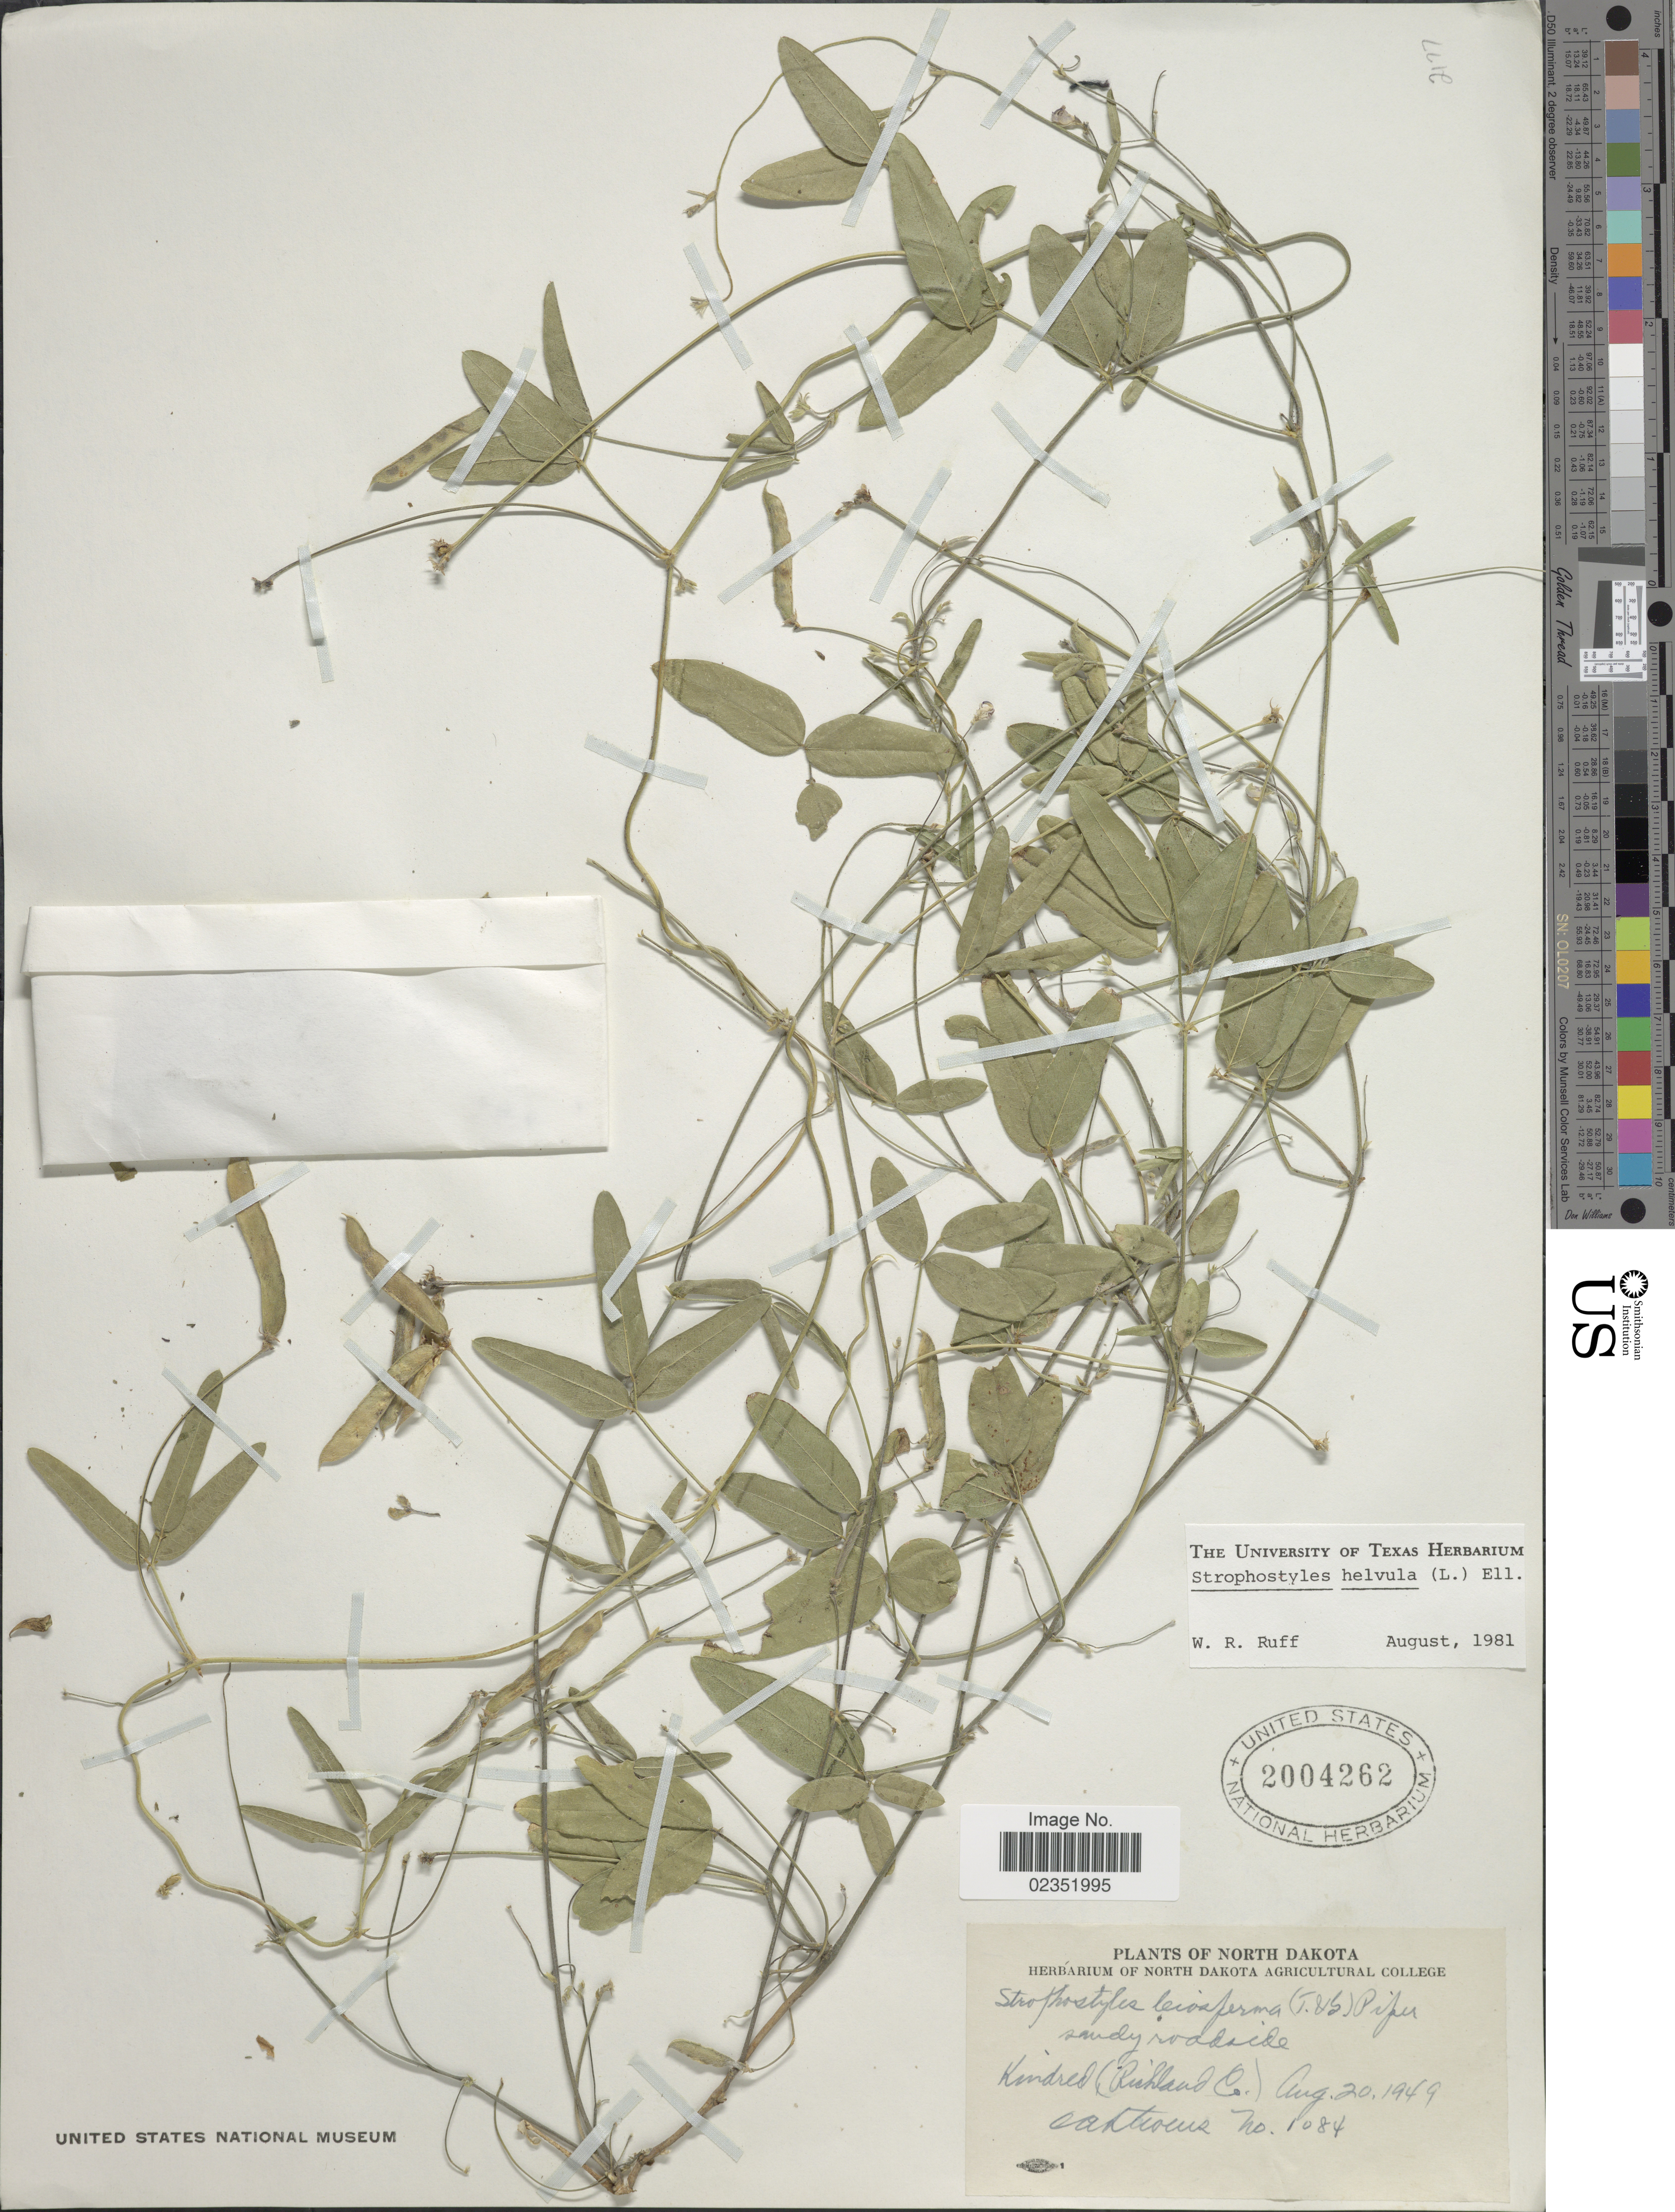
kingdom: Plantae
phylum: Tracheophyta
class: Magnoliopsida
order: Fabales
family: Fabaceae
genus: Strophostyles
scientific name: Strophostyles helvola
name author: (L.) Elliott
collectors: O. A. Stevens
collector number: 1084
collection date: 1949-08-20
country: United States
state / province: North Dakota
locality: Sandy roadside, Kindred (Richland Co.).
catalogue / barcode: US 2004262